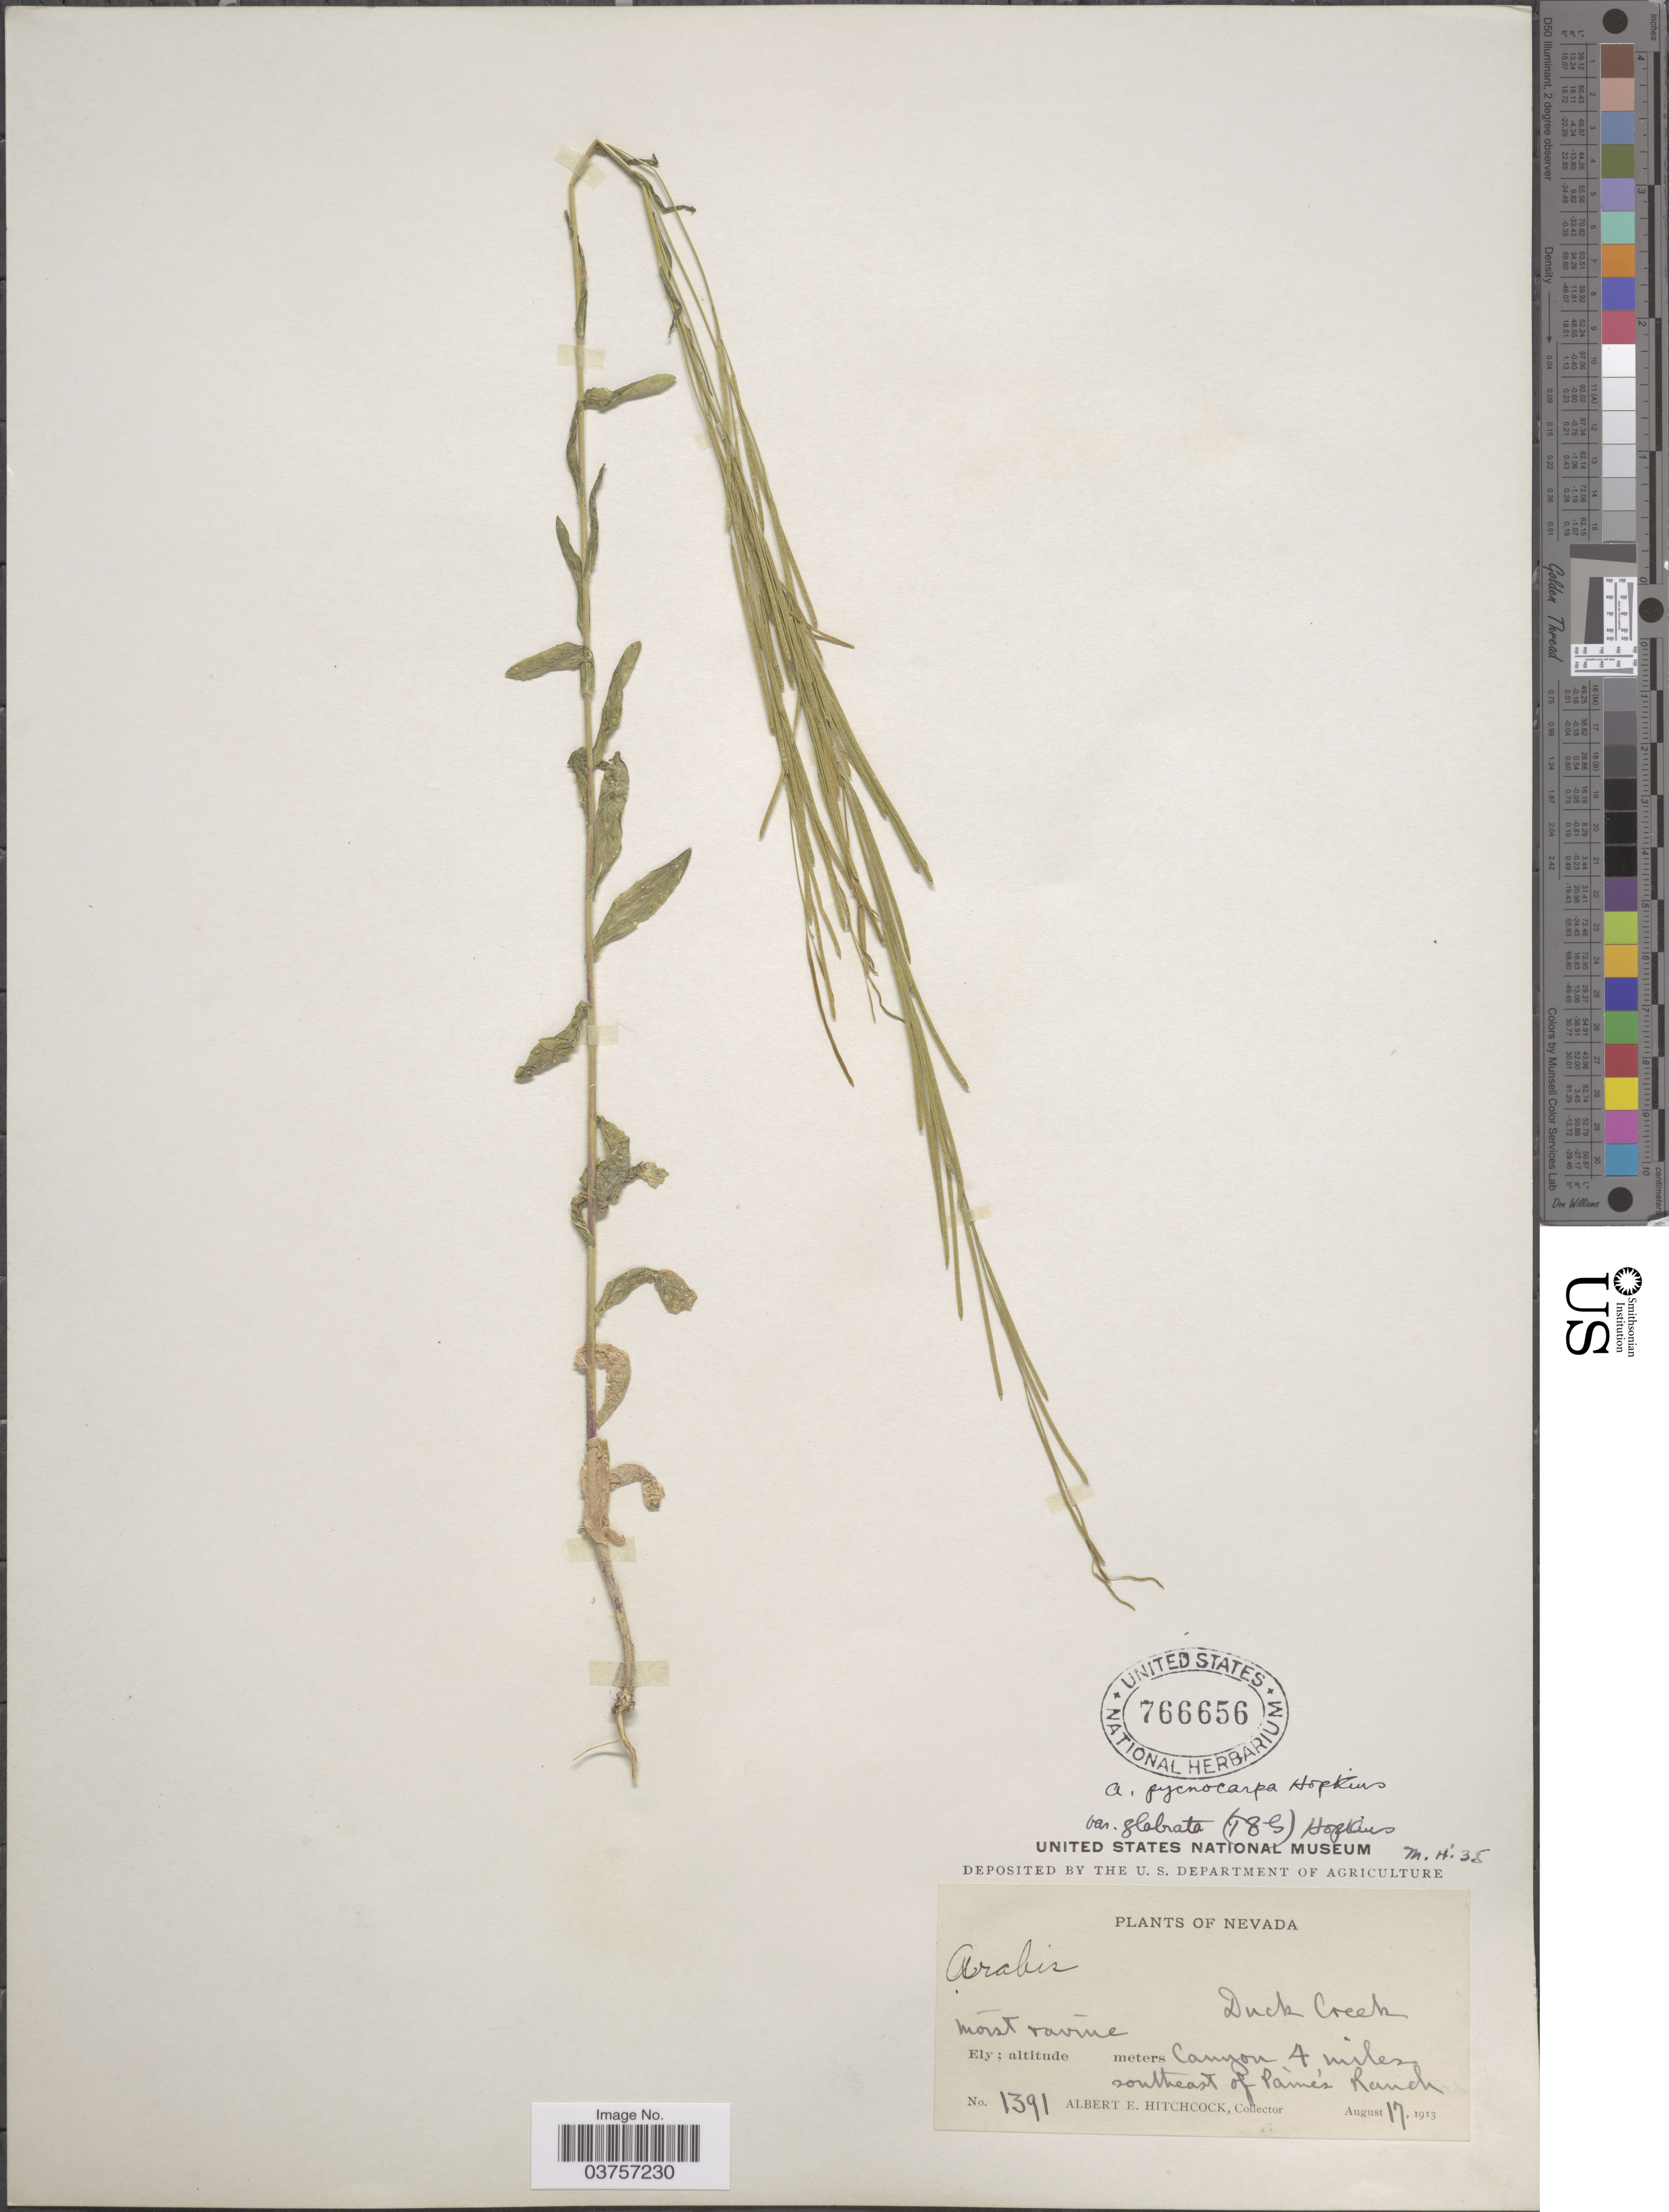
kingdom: Plantae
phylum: Tracheophyta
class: Magnoliopsida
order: Brassicales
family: Brassicaceae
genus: Arabis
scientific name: Arabis hirsuta var. glabrata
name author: Torr. & A. Gray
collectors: A. Hitchcock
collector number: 1391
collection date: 1913-08-17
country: United States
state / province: Nevada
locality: Ely; Duck Creek, Canyon 4 miles southeast of Paine's Ranch.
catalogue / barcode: US 766656